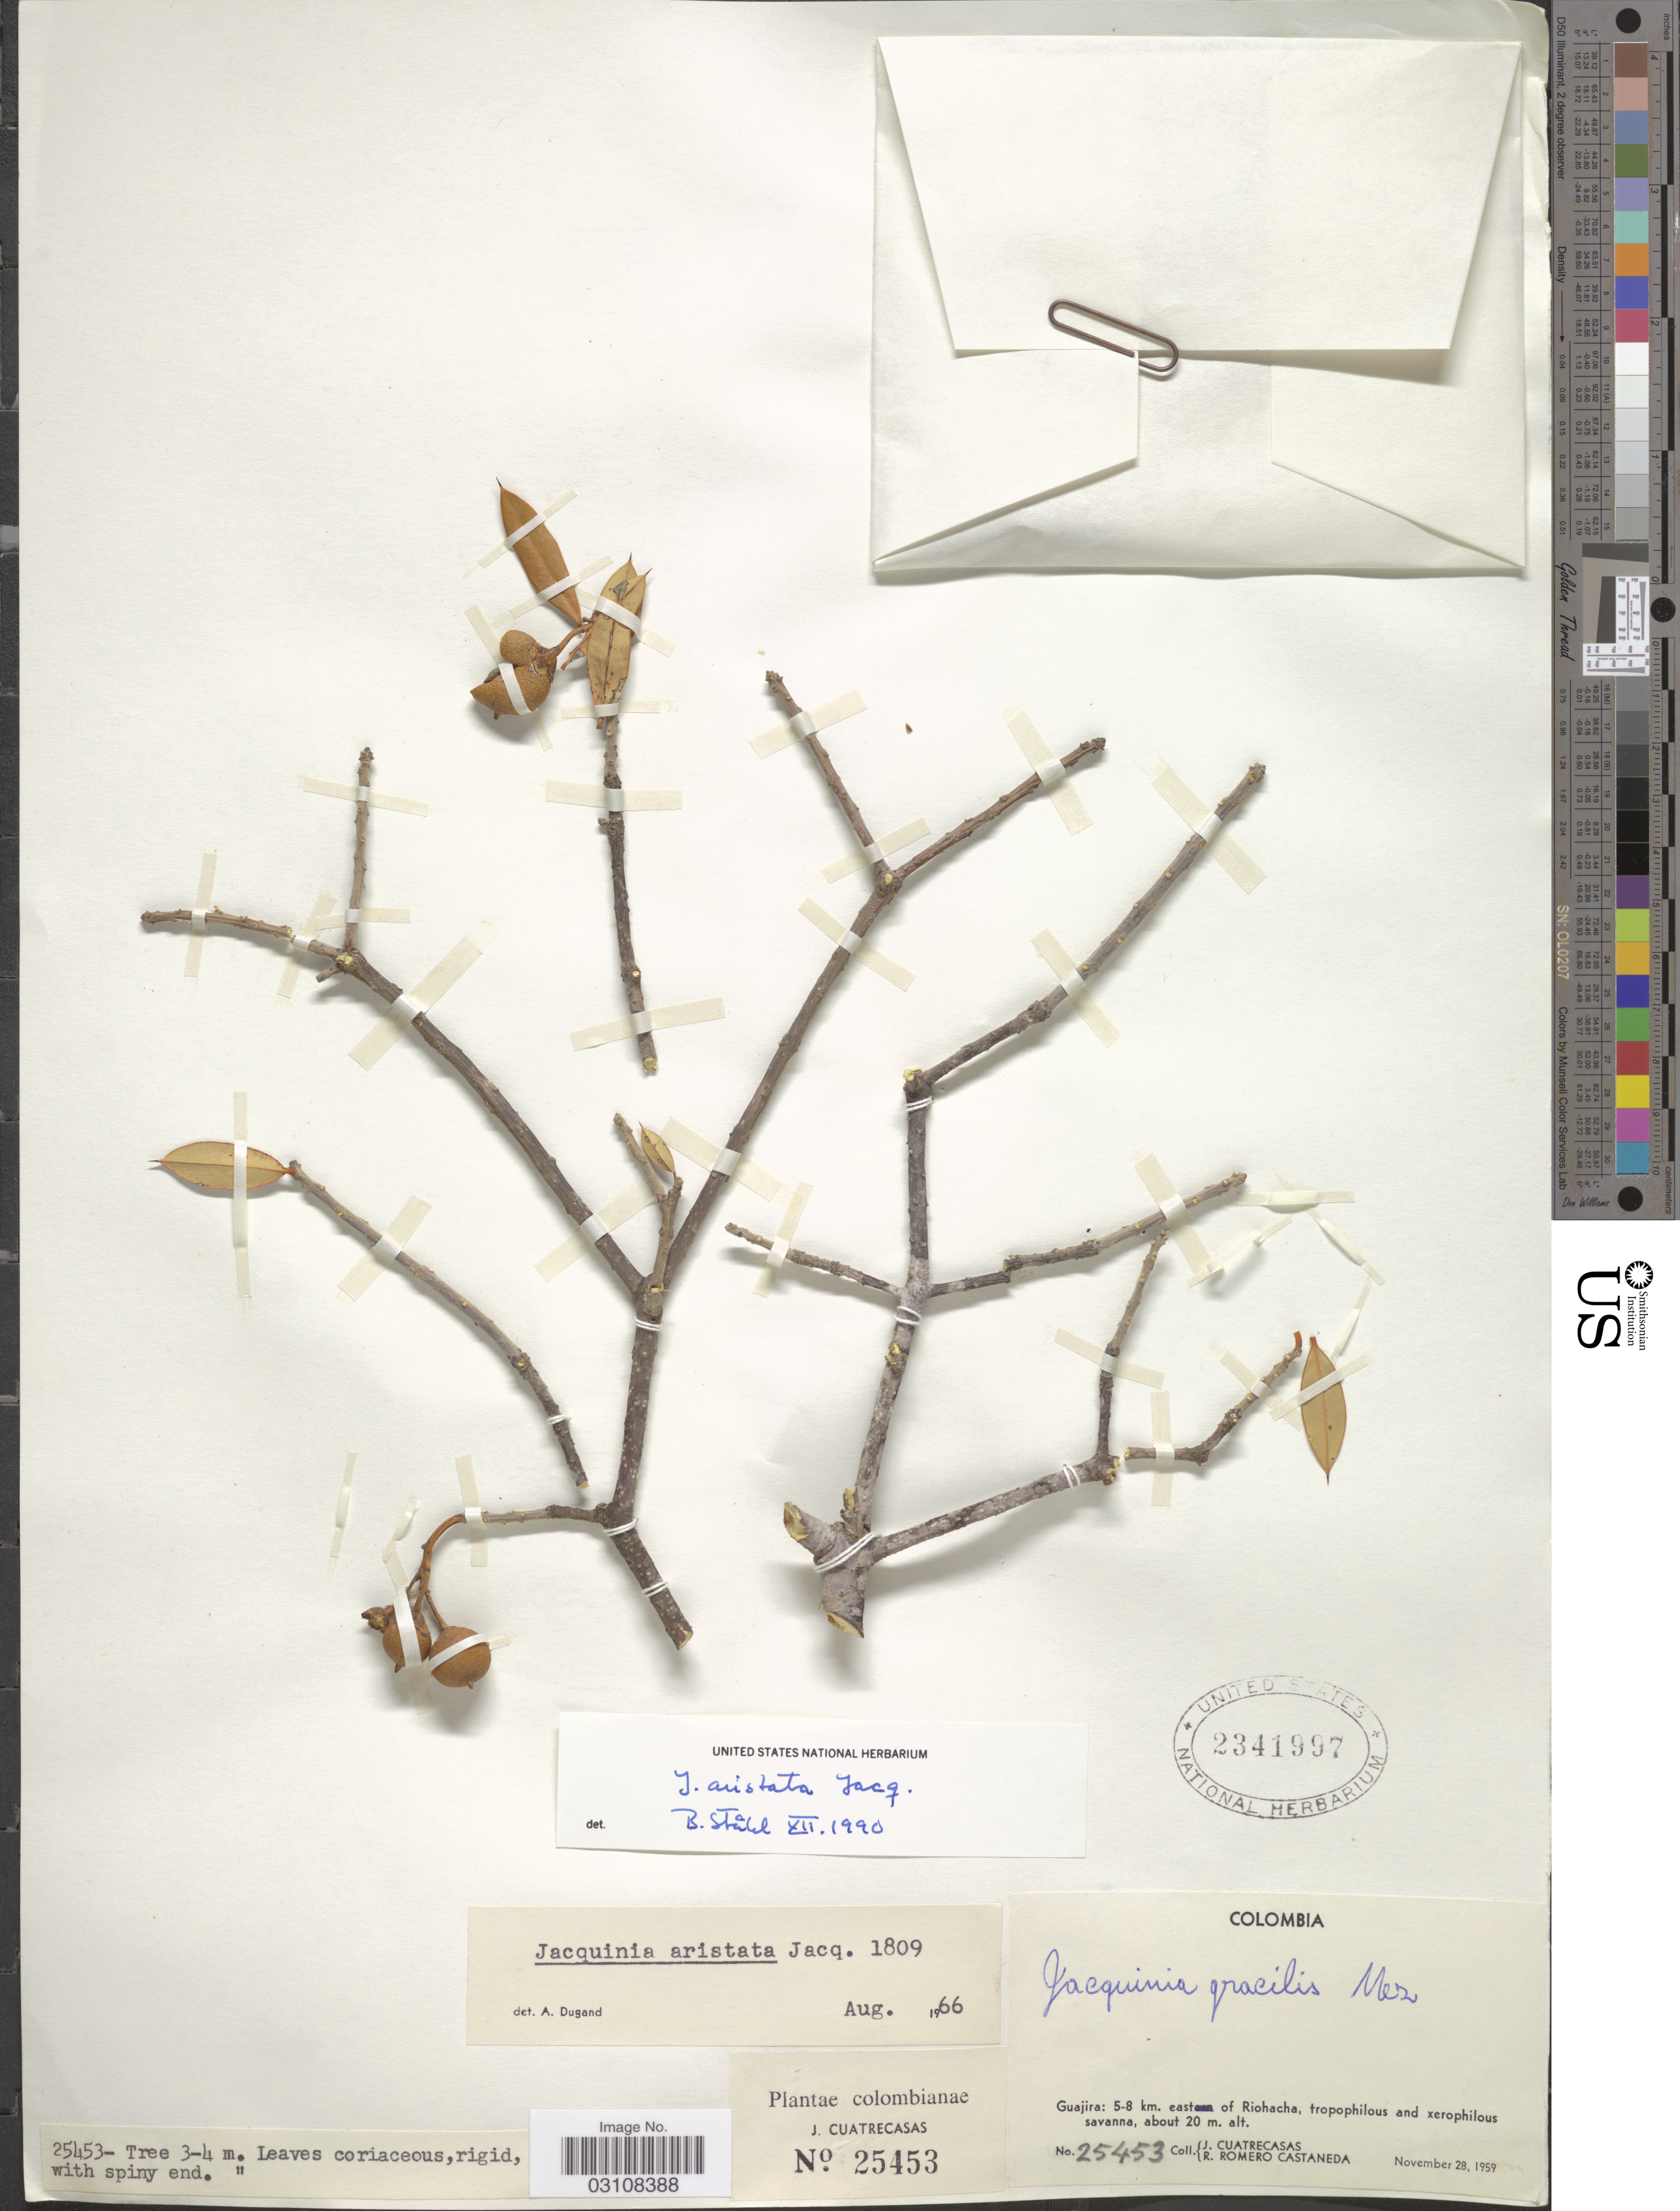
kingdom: Plantae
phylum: Tracheophyta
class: Magnoliopsida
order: Ericales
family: Primulaceae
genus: Bonellia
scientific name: Bonellia frutescens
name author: (Mill.) B. Ståhl & Källersjö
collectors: J. Cuatrecasas & R. Romero Castañeda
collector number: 25453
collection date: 1959-11-28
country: Colombia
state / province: La Guajira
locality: Guajira: 5-8 km. east of Riohacha.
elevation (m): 20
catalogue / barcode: US 2341997